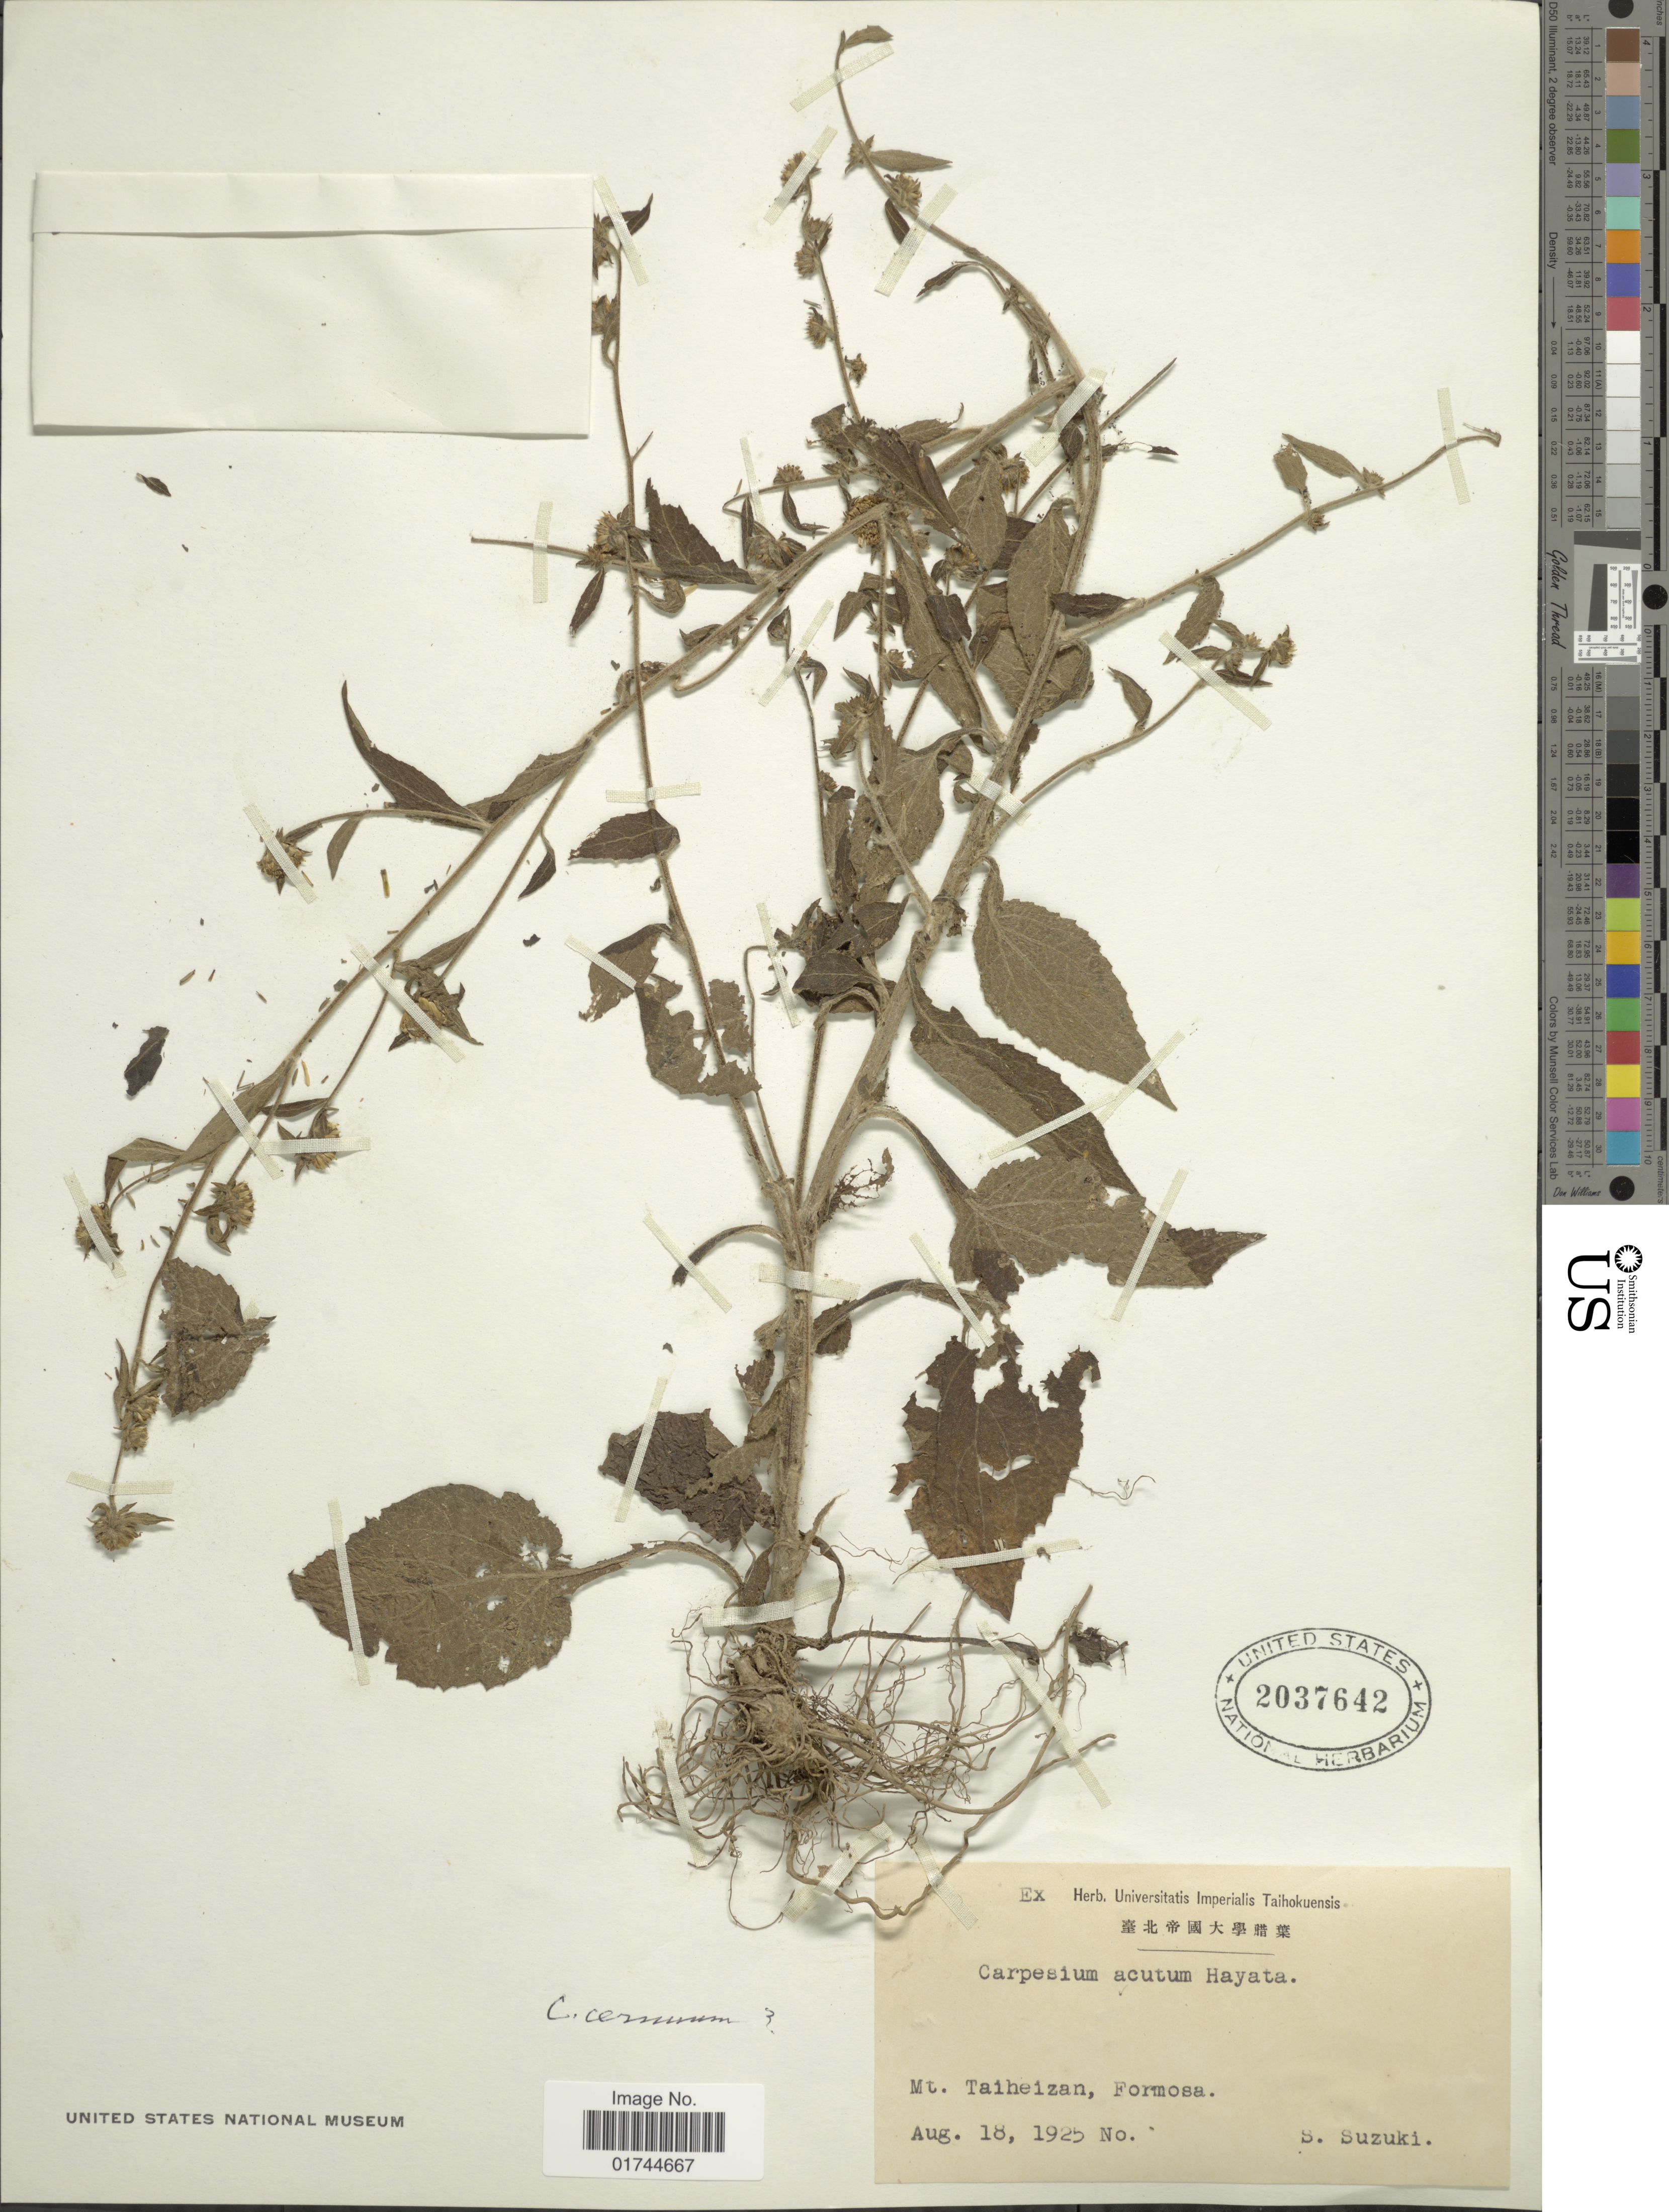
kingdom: Plantae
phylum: Tracheophyta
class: Magnoliopsida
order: Asterales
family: Asteraceae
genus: Carpesium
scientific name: Carpesium cernum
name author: L.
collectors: S. Suzuki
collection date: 1925-08-18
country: Taiwan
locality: Mt. Taiheizan, Formosa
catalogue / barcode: US 2037642